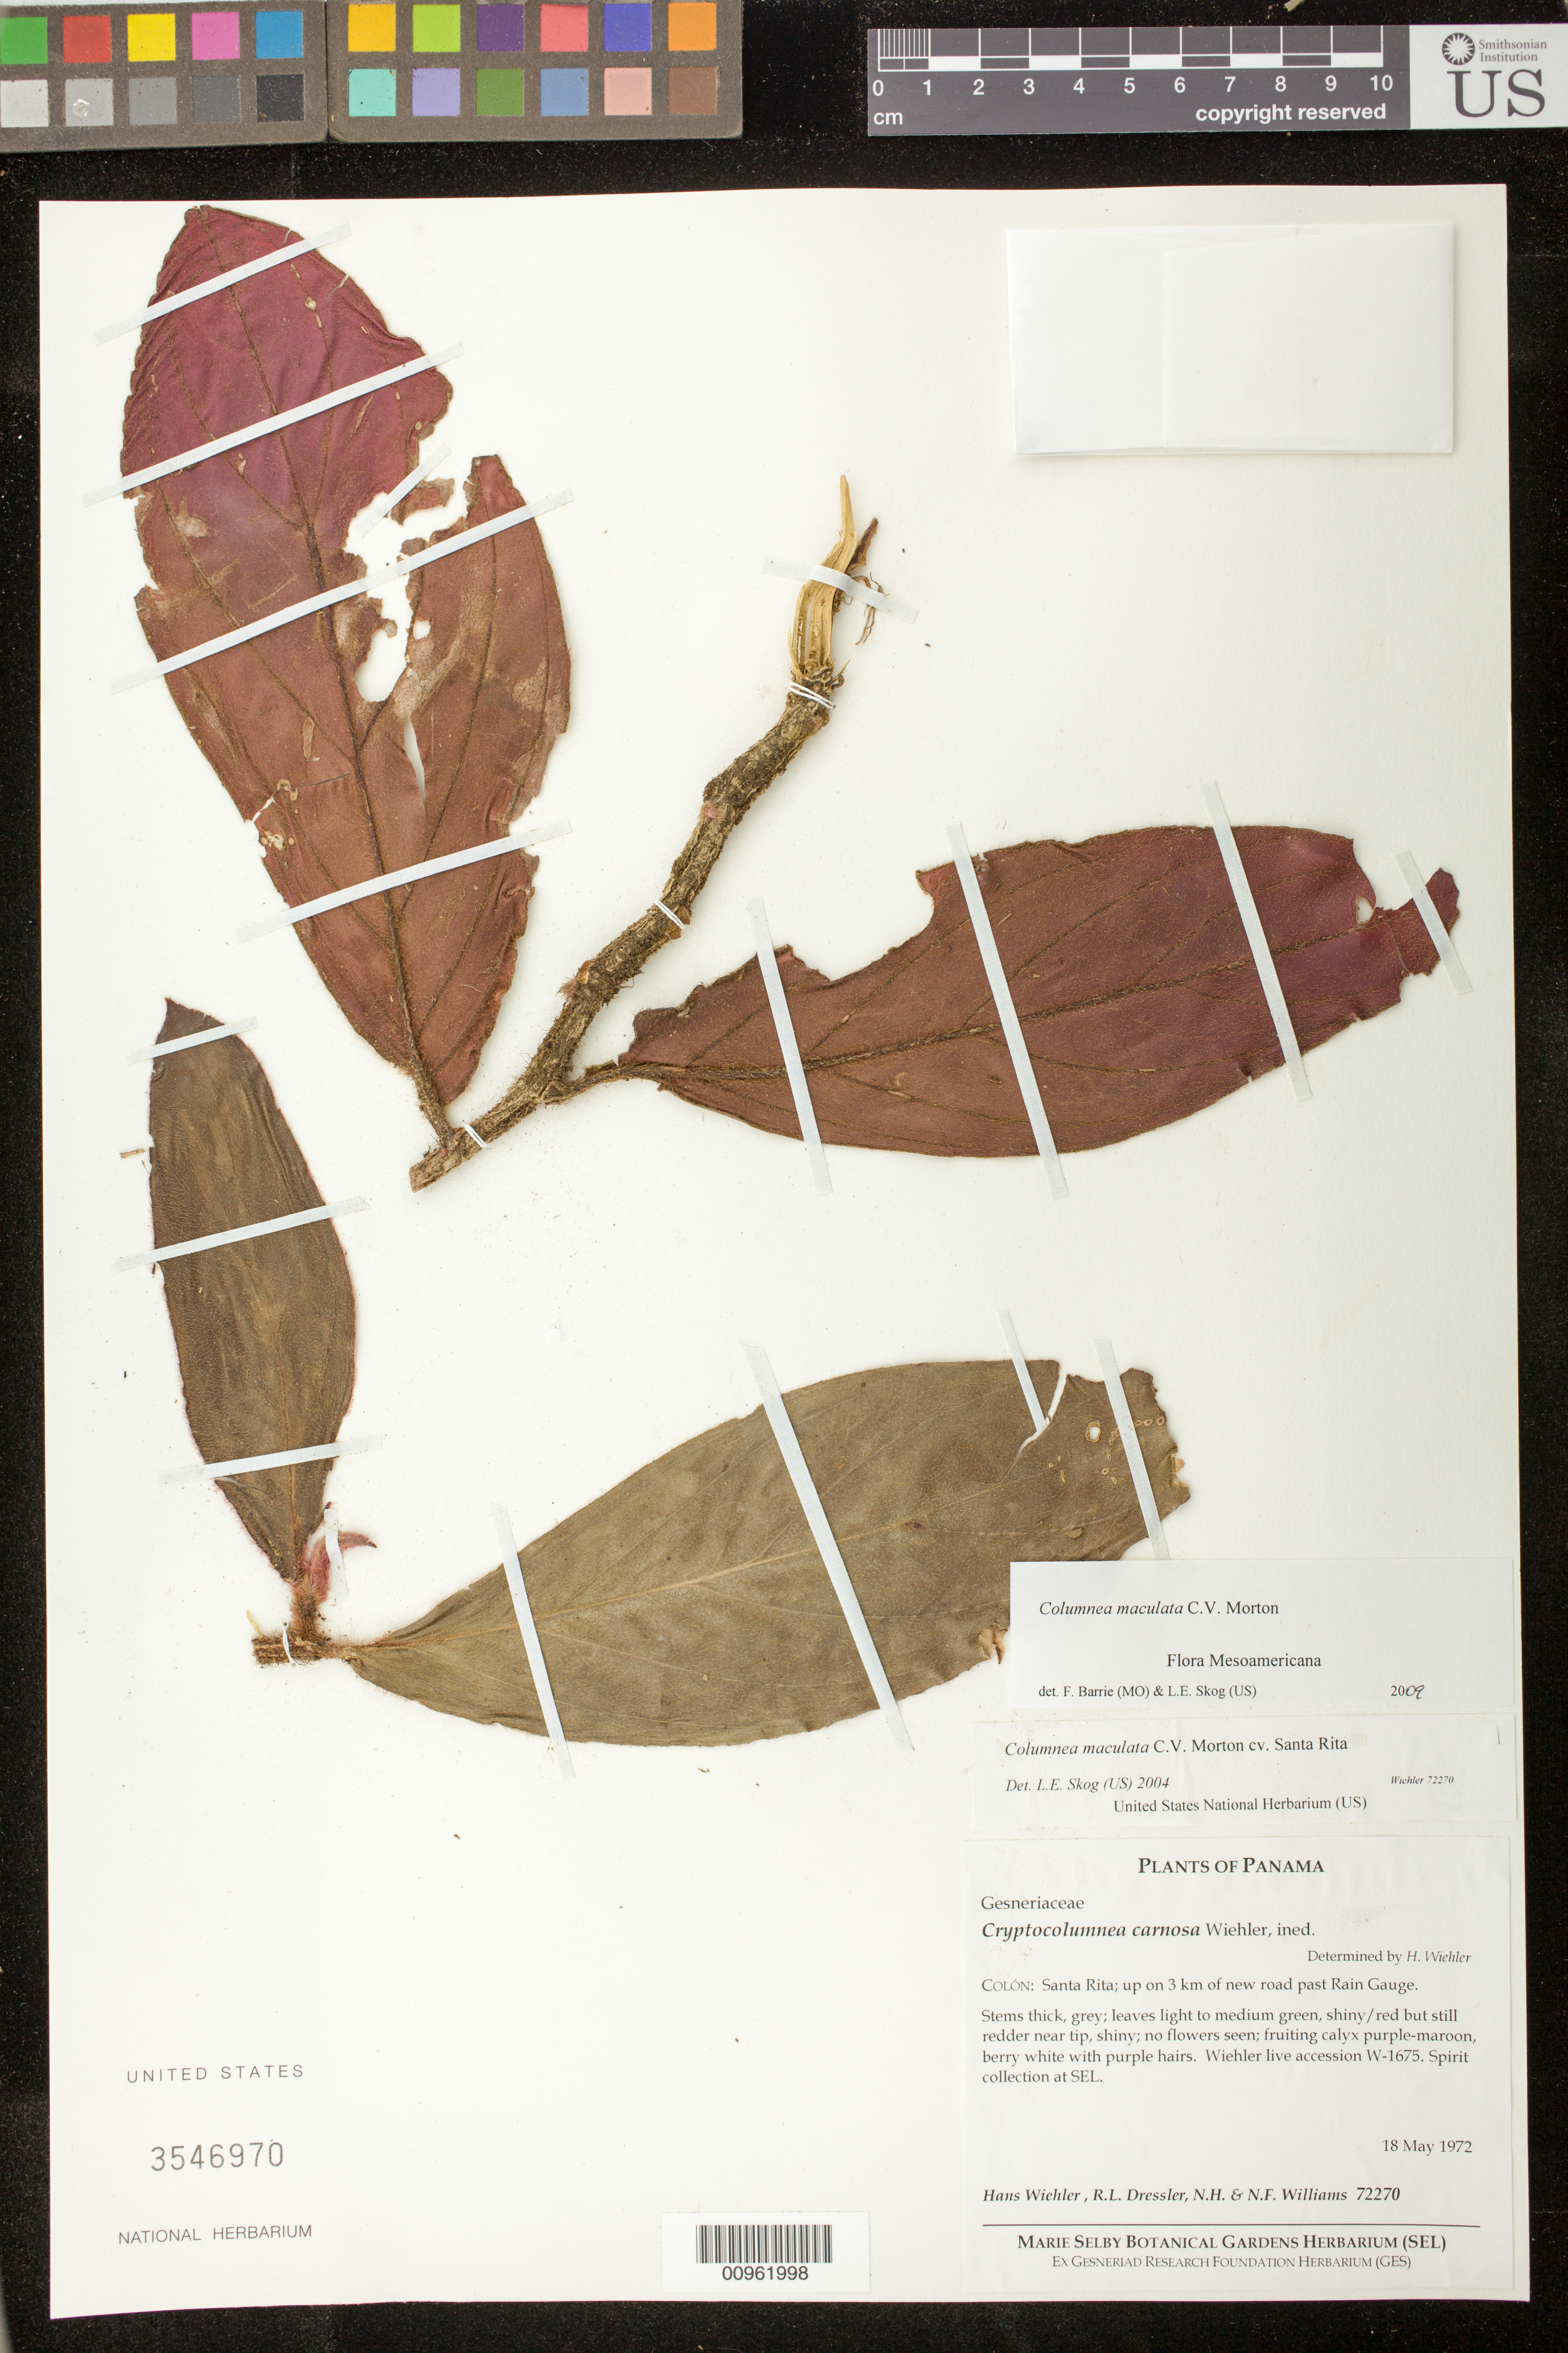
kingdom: Plantae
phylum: Tracheophyta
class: Magnoliopsida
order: Lamiales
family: Gesneriaceae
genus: Columnea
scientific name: Columnea maculata 'Santa Rita'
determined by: Skog, Laurence E.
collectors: H. J. Wiehler, R. Dressler, N. H. Williams & N. Williams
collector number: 72270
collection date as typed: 18 May 1972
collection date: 1972-05-18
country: Panama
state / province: Colón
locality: Colón: Santa Rita; up on 3 km of new road past Rain Gauge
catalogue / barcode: US 3546970